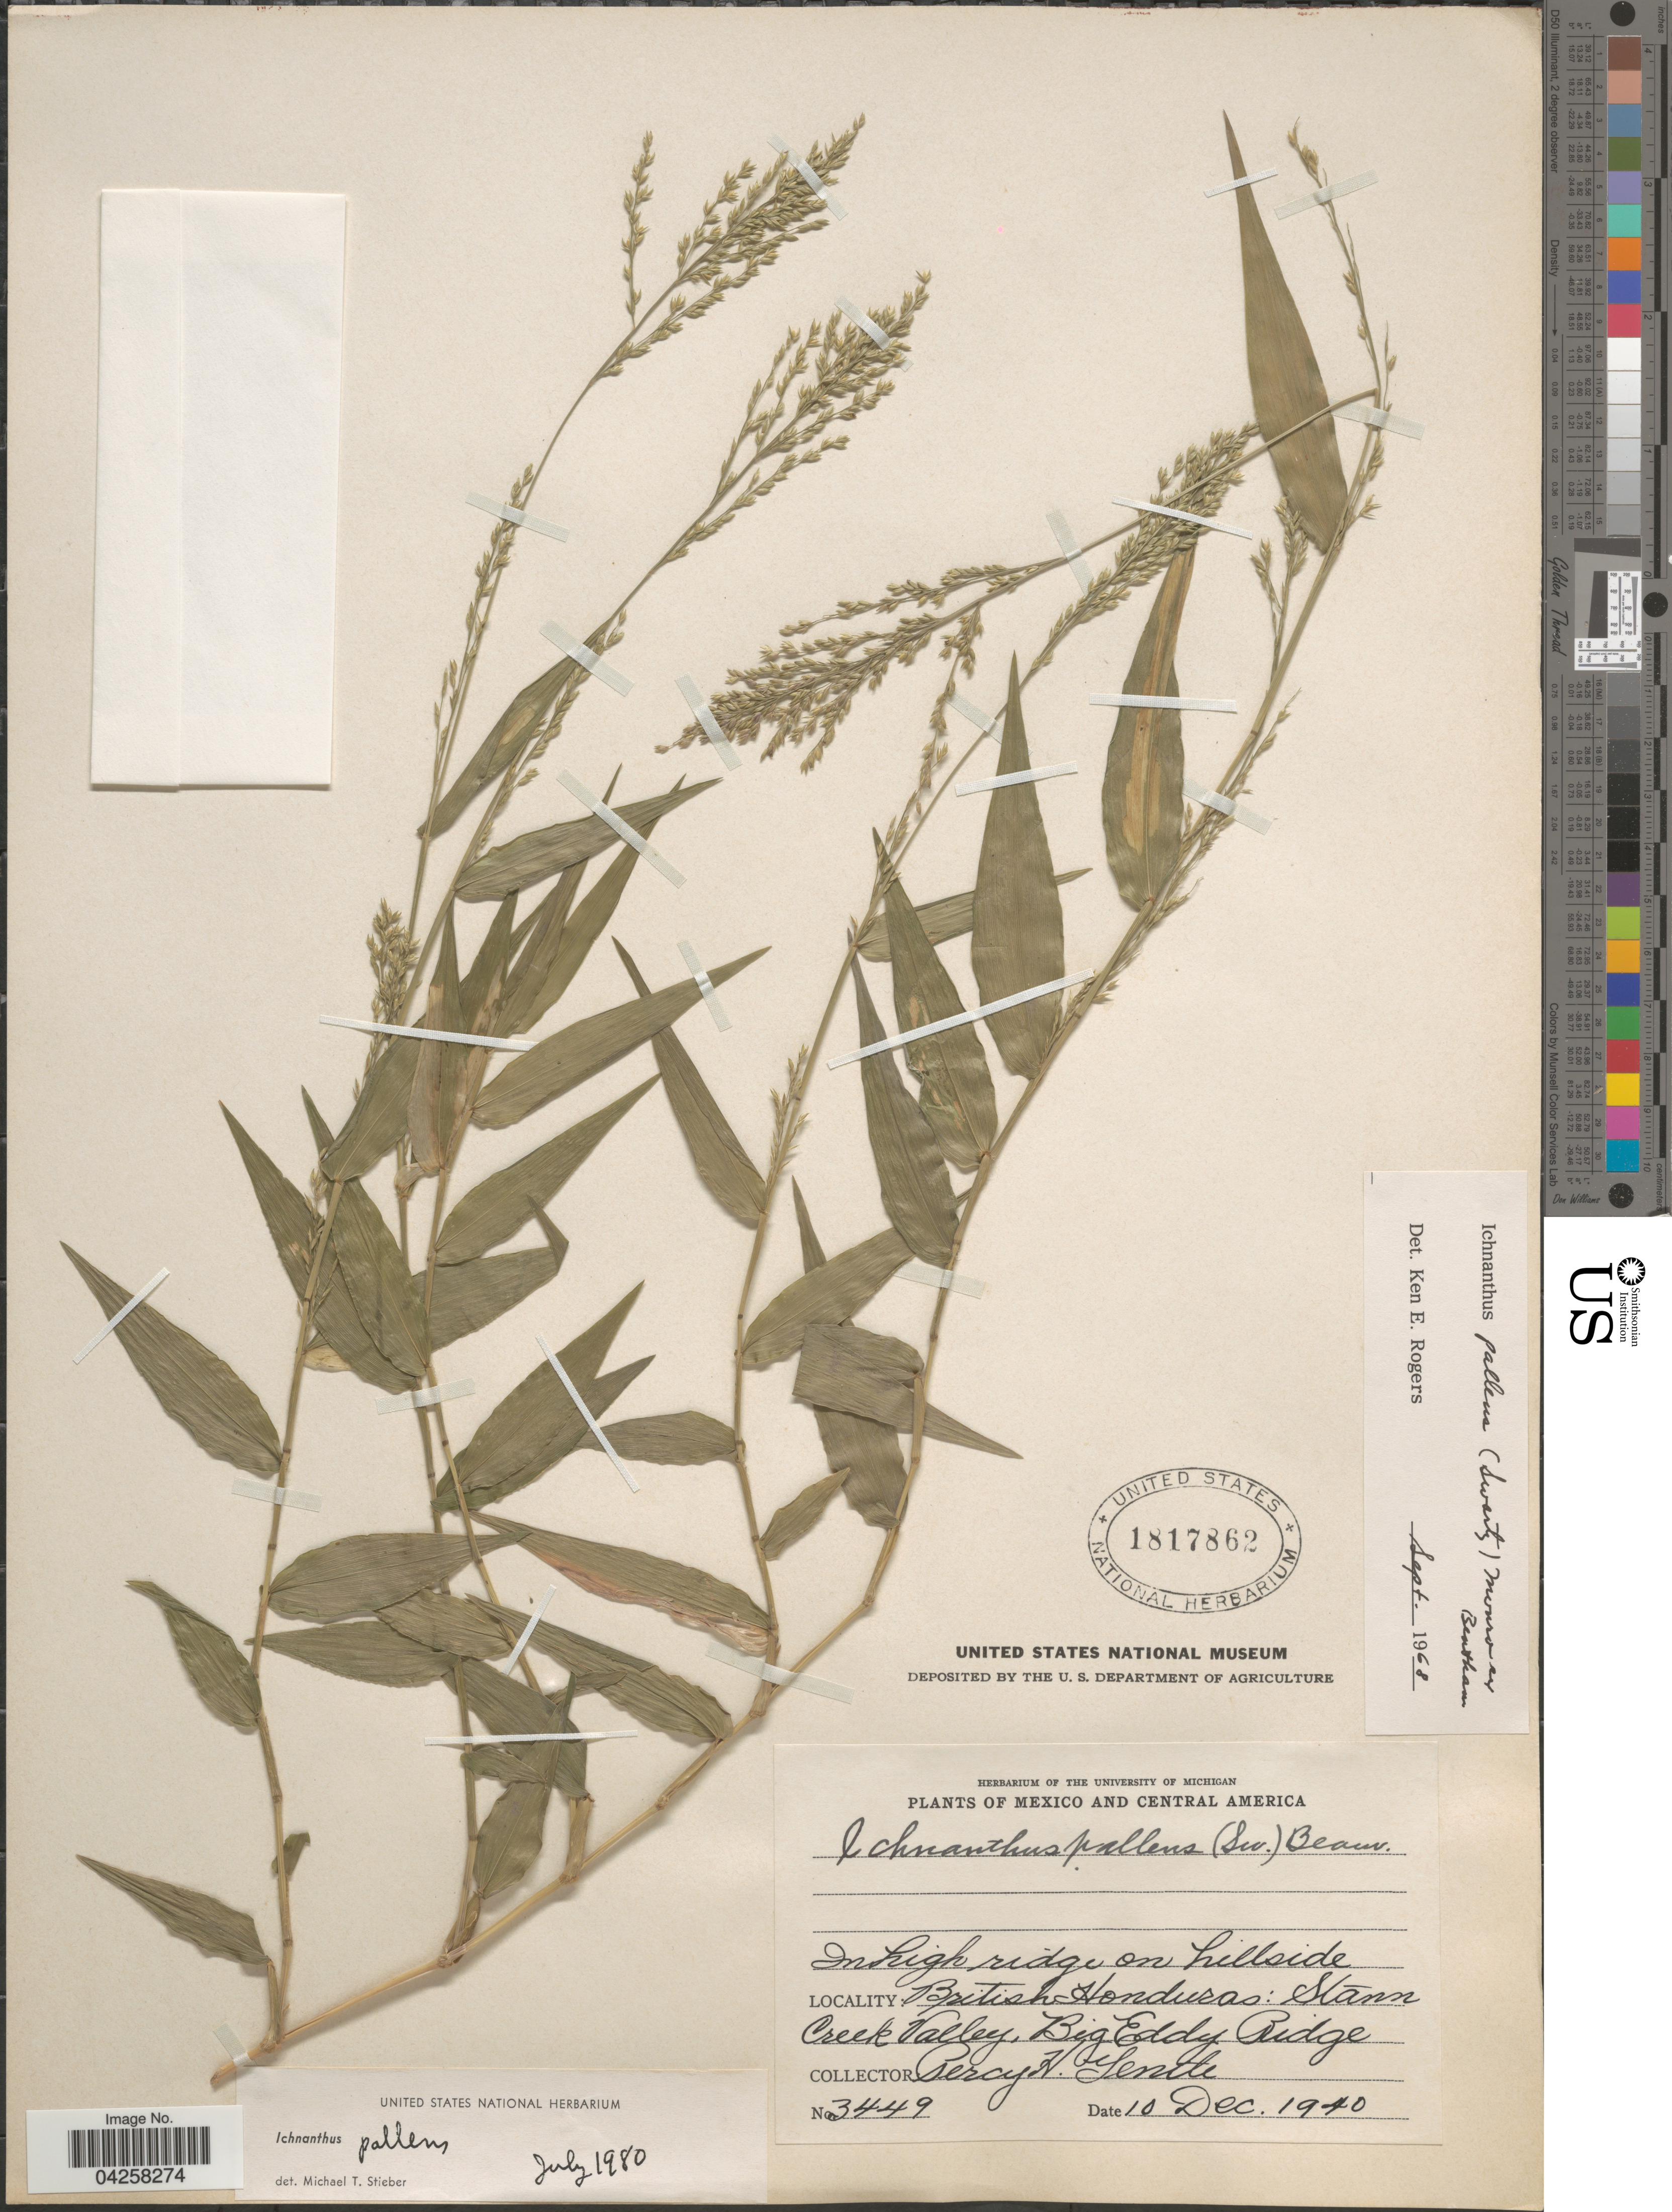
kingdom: Plantae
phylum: Tracheophyta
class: Liliopsida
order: Poales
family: Poaceae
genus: Ichnanthus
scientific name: Ichnanthus pallens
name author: (Sw.) Munro ex Benth.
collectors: P. H. Gentle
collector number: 3449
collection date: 1940-12-10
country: Belize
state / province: Stann Creek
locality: In high ridge on hillside. British Honduras: Stann Creek Valley, Big Eddy Ridge.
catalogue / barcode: US 1817862